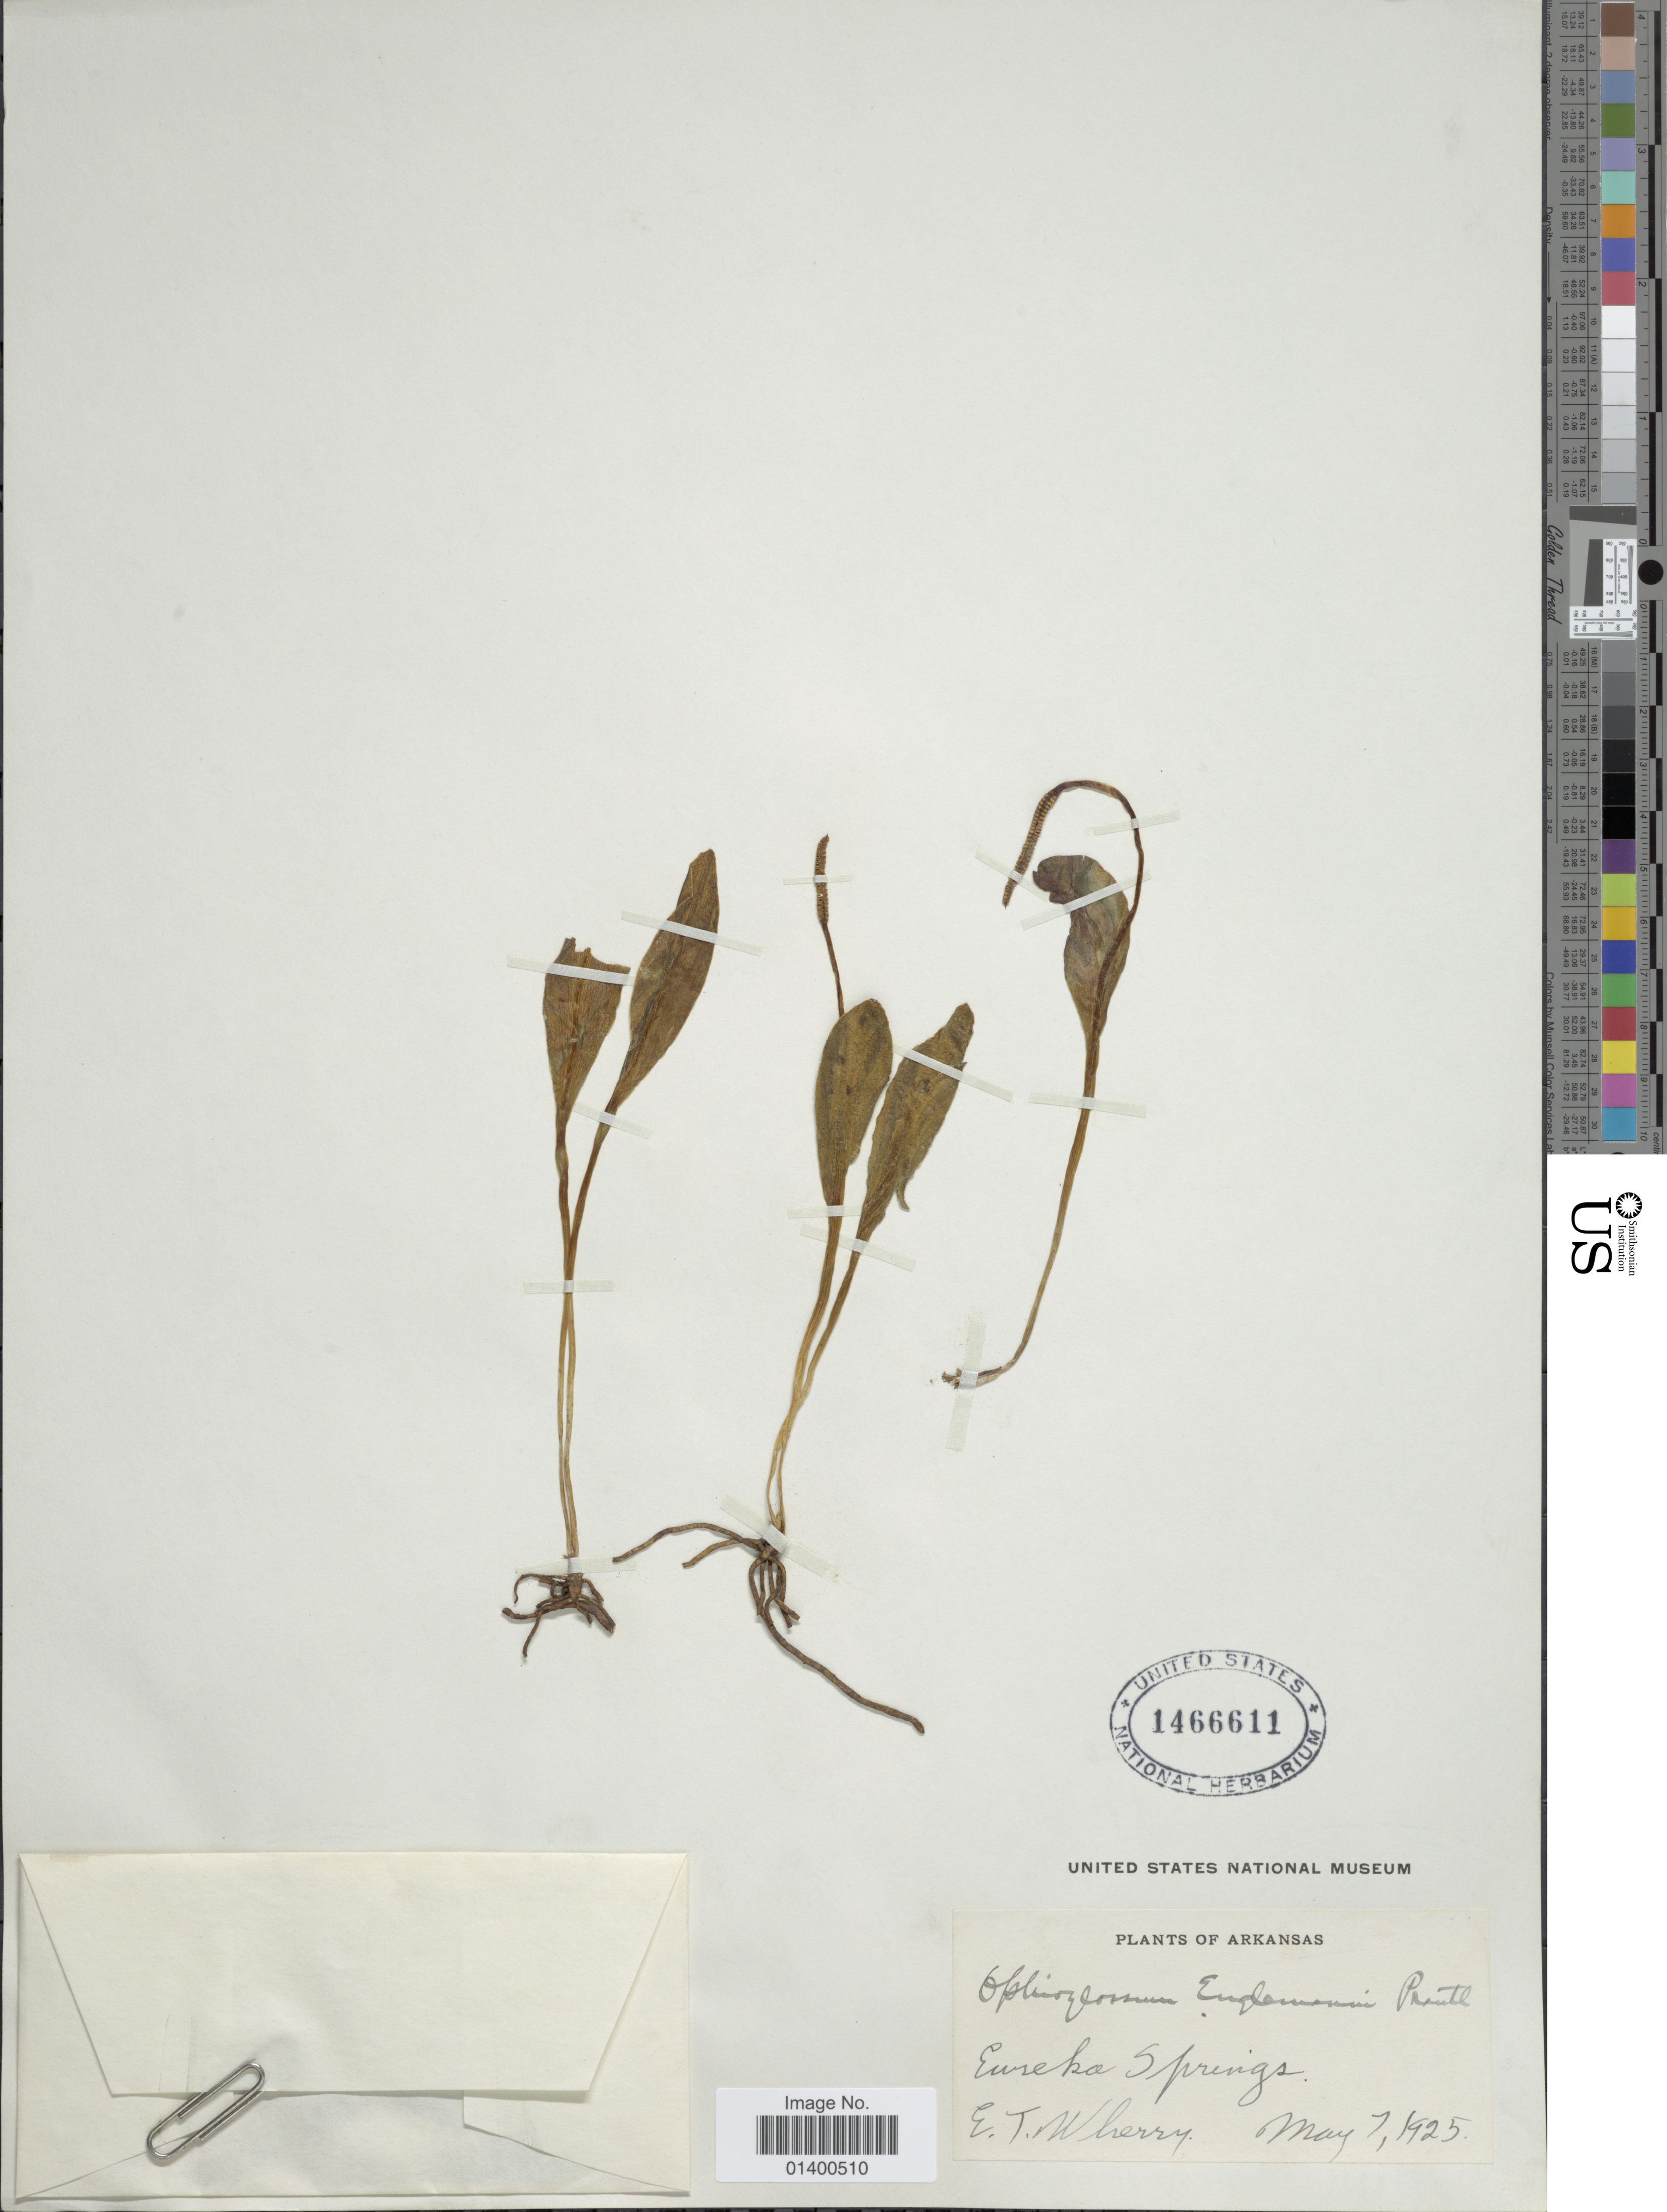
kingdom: Plantae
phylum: Tracheophyta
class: Polypodiopsida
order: Ophioglossales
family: Ophioglossaceae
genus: Ophioglossum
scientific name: Ophioglossum engelmannii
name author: Prantl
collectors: E. T. Wherry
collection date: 1925-05-07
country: United States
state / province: Arkansas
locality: Eureka Springs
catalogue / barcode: US 1466611